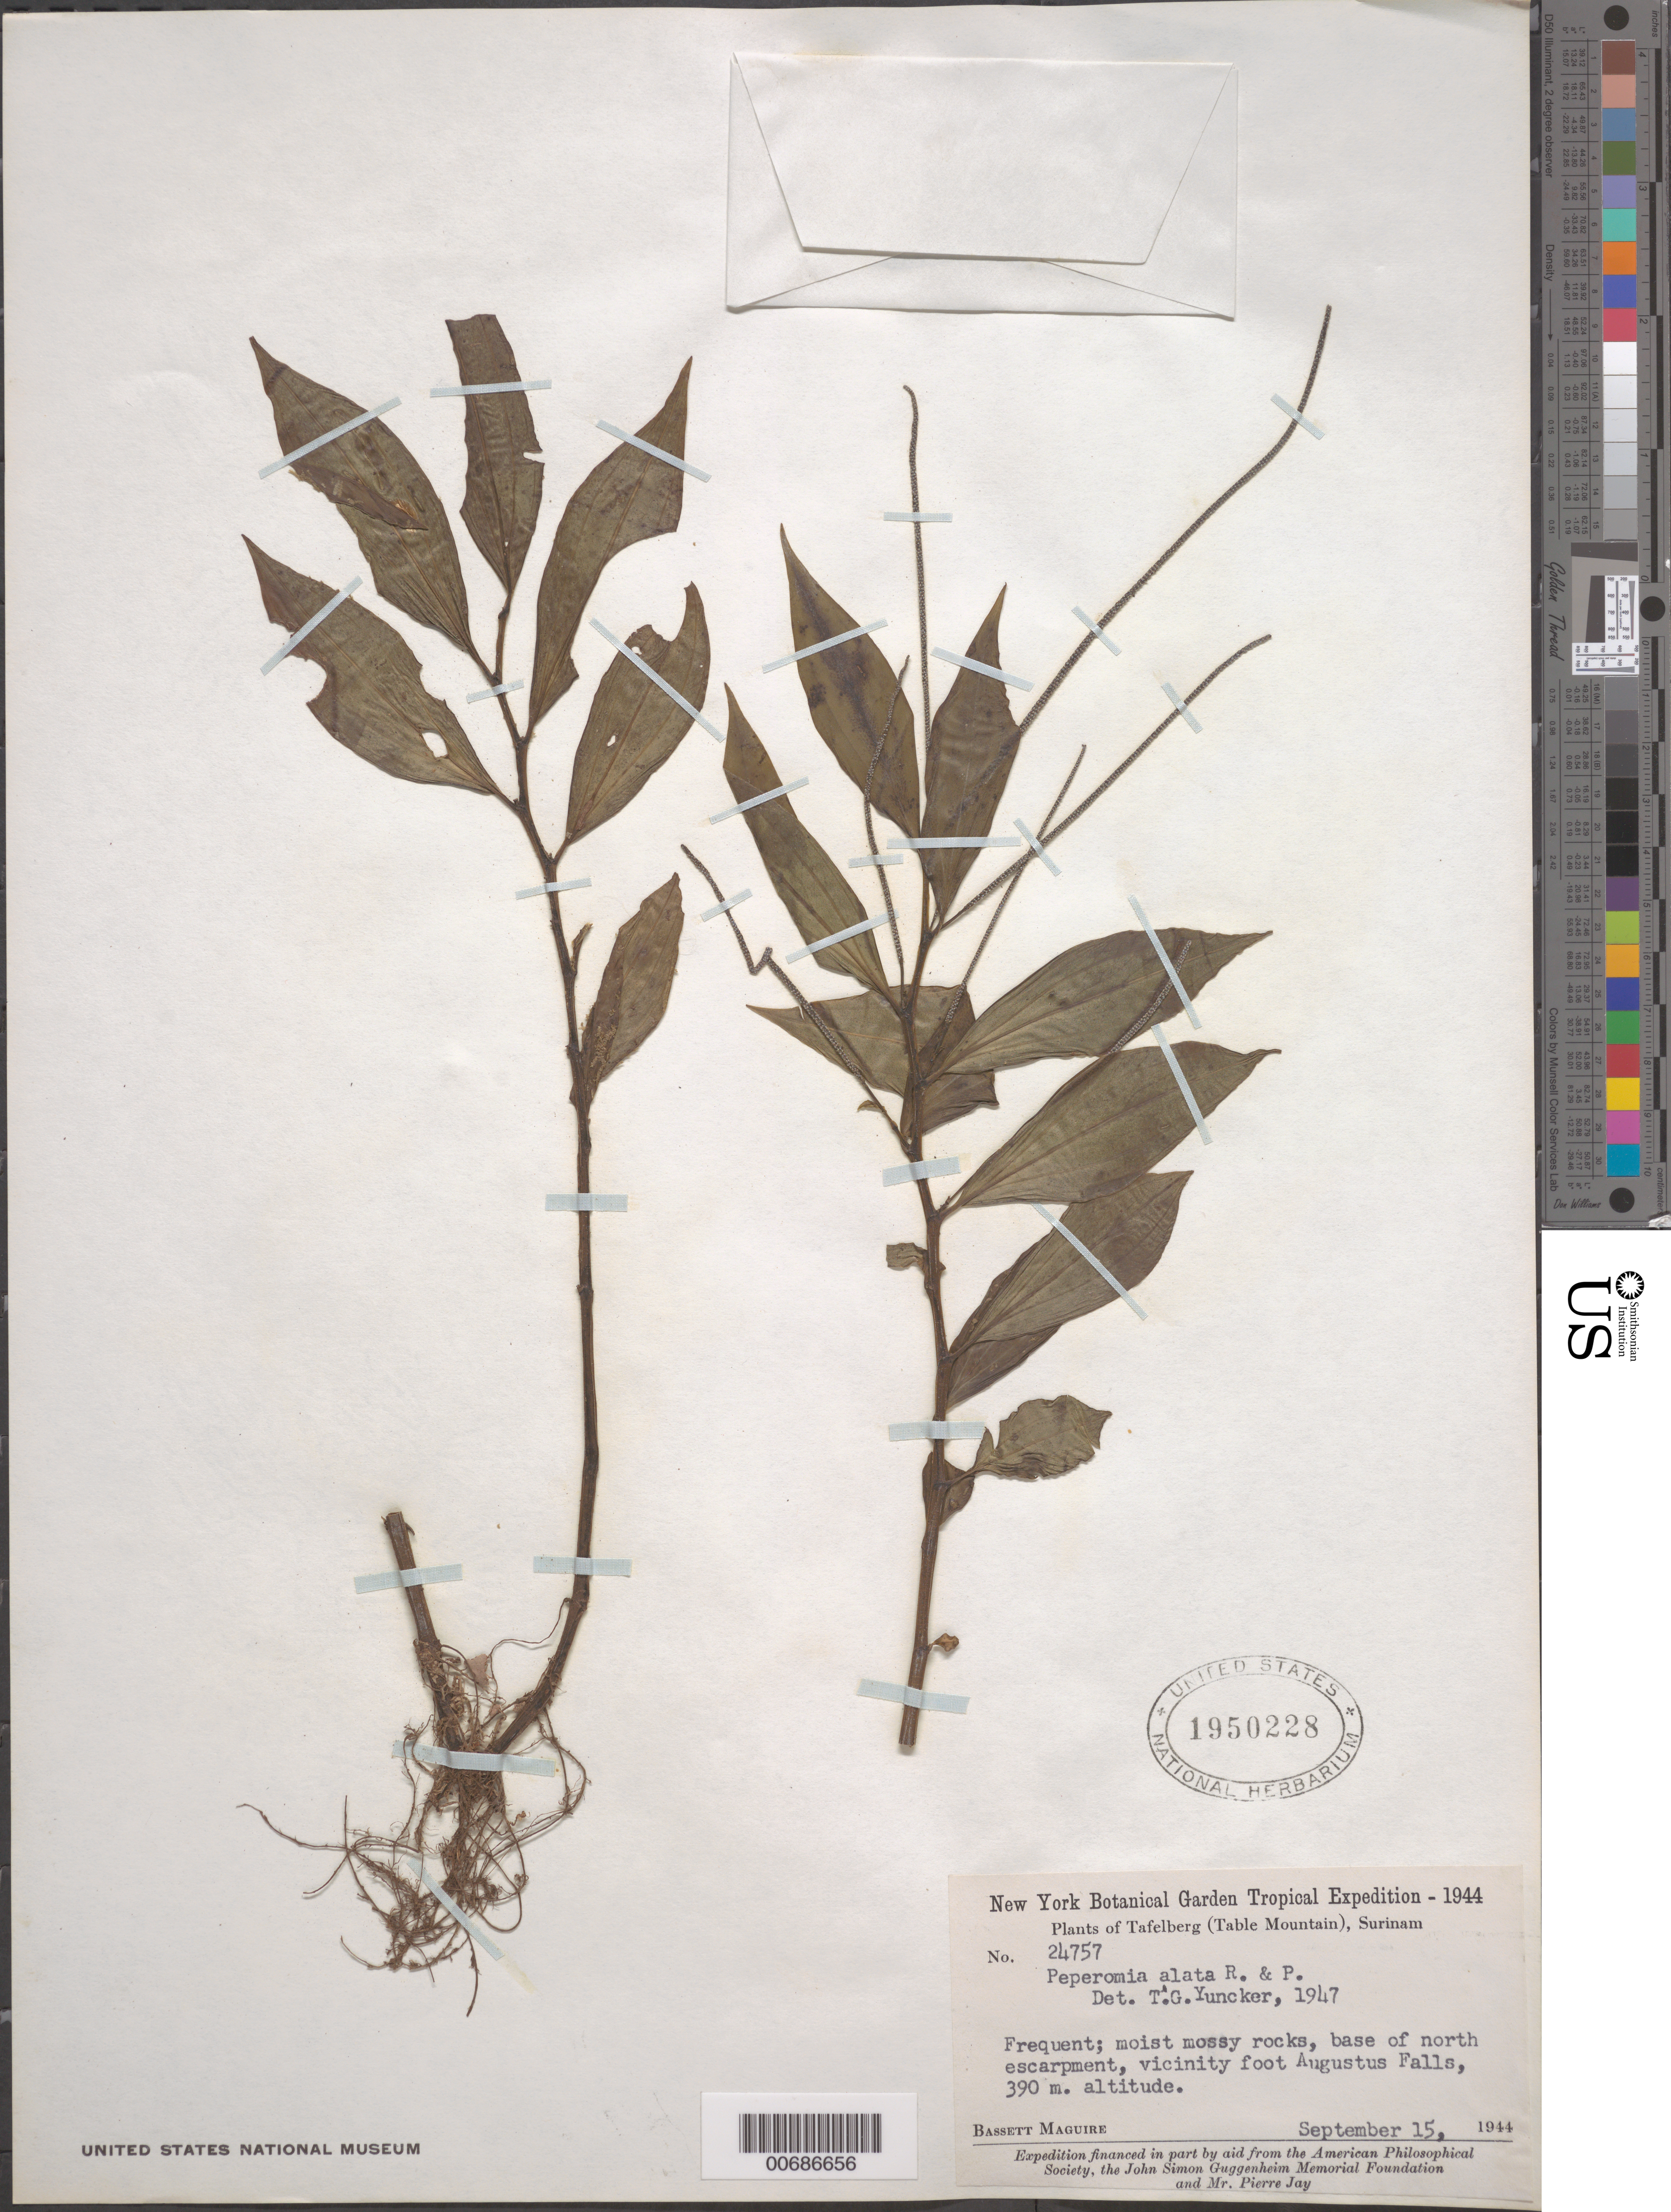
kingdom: Plantae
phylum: Tracheophyta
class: Magnoliopsida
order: Piperales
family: Piperaceae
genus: Peperomia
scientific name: Peperomia alata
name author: Ruiz & Pav.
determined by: Yuncker, T. G.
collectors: B. Maguire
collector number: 24757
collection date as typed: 15-Sep-44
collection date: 1944-09-15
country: Suriname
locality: Tafelberg (Table Mountain), Augustus Falls, vicinity of foot of falls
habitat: Moist mossy rocks, base of north escarpment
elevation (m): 390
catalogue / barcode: US 1950228